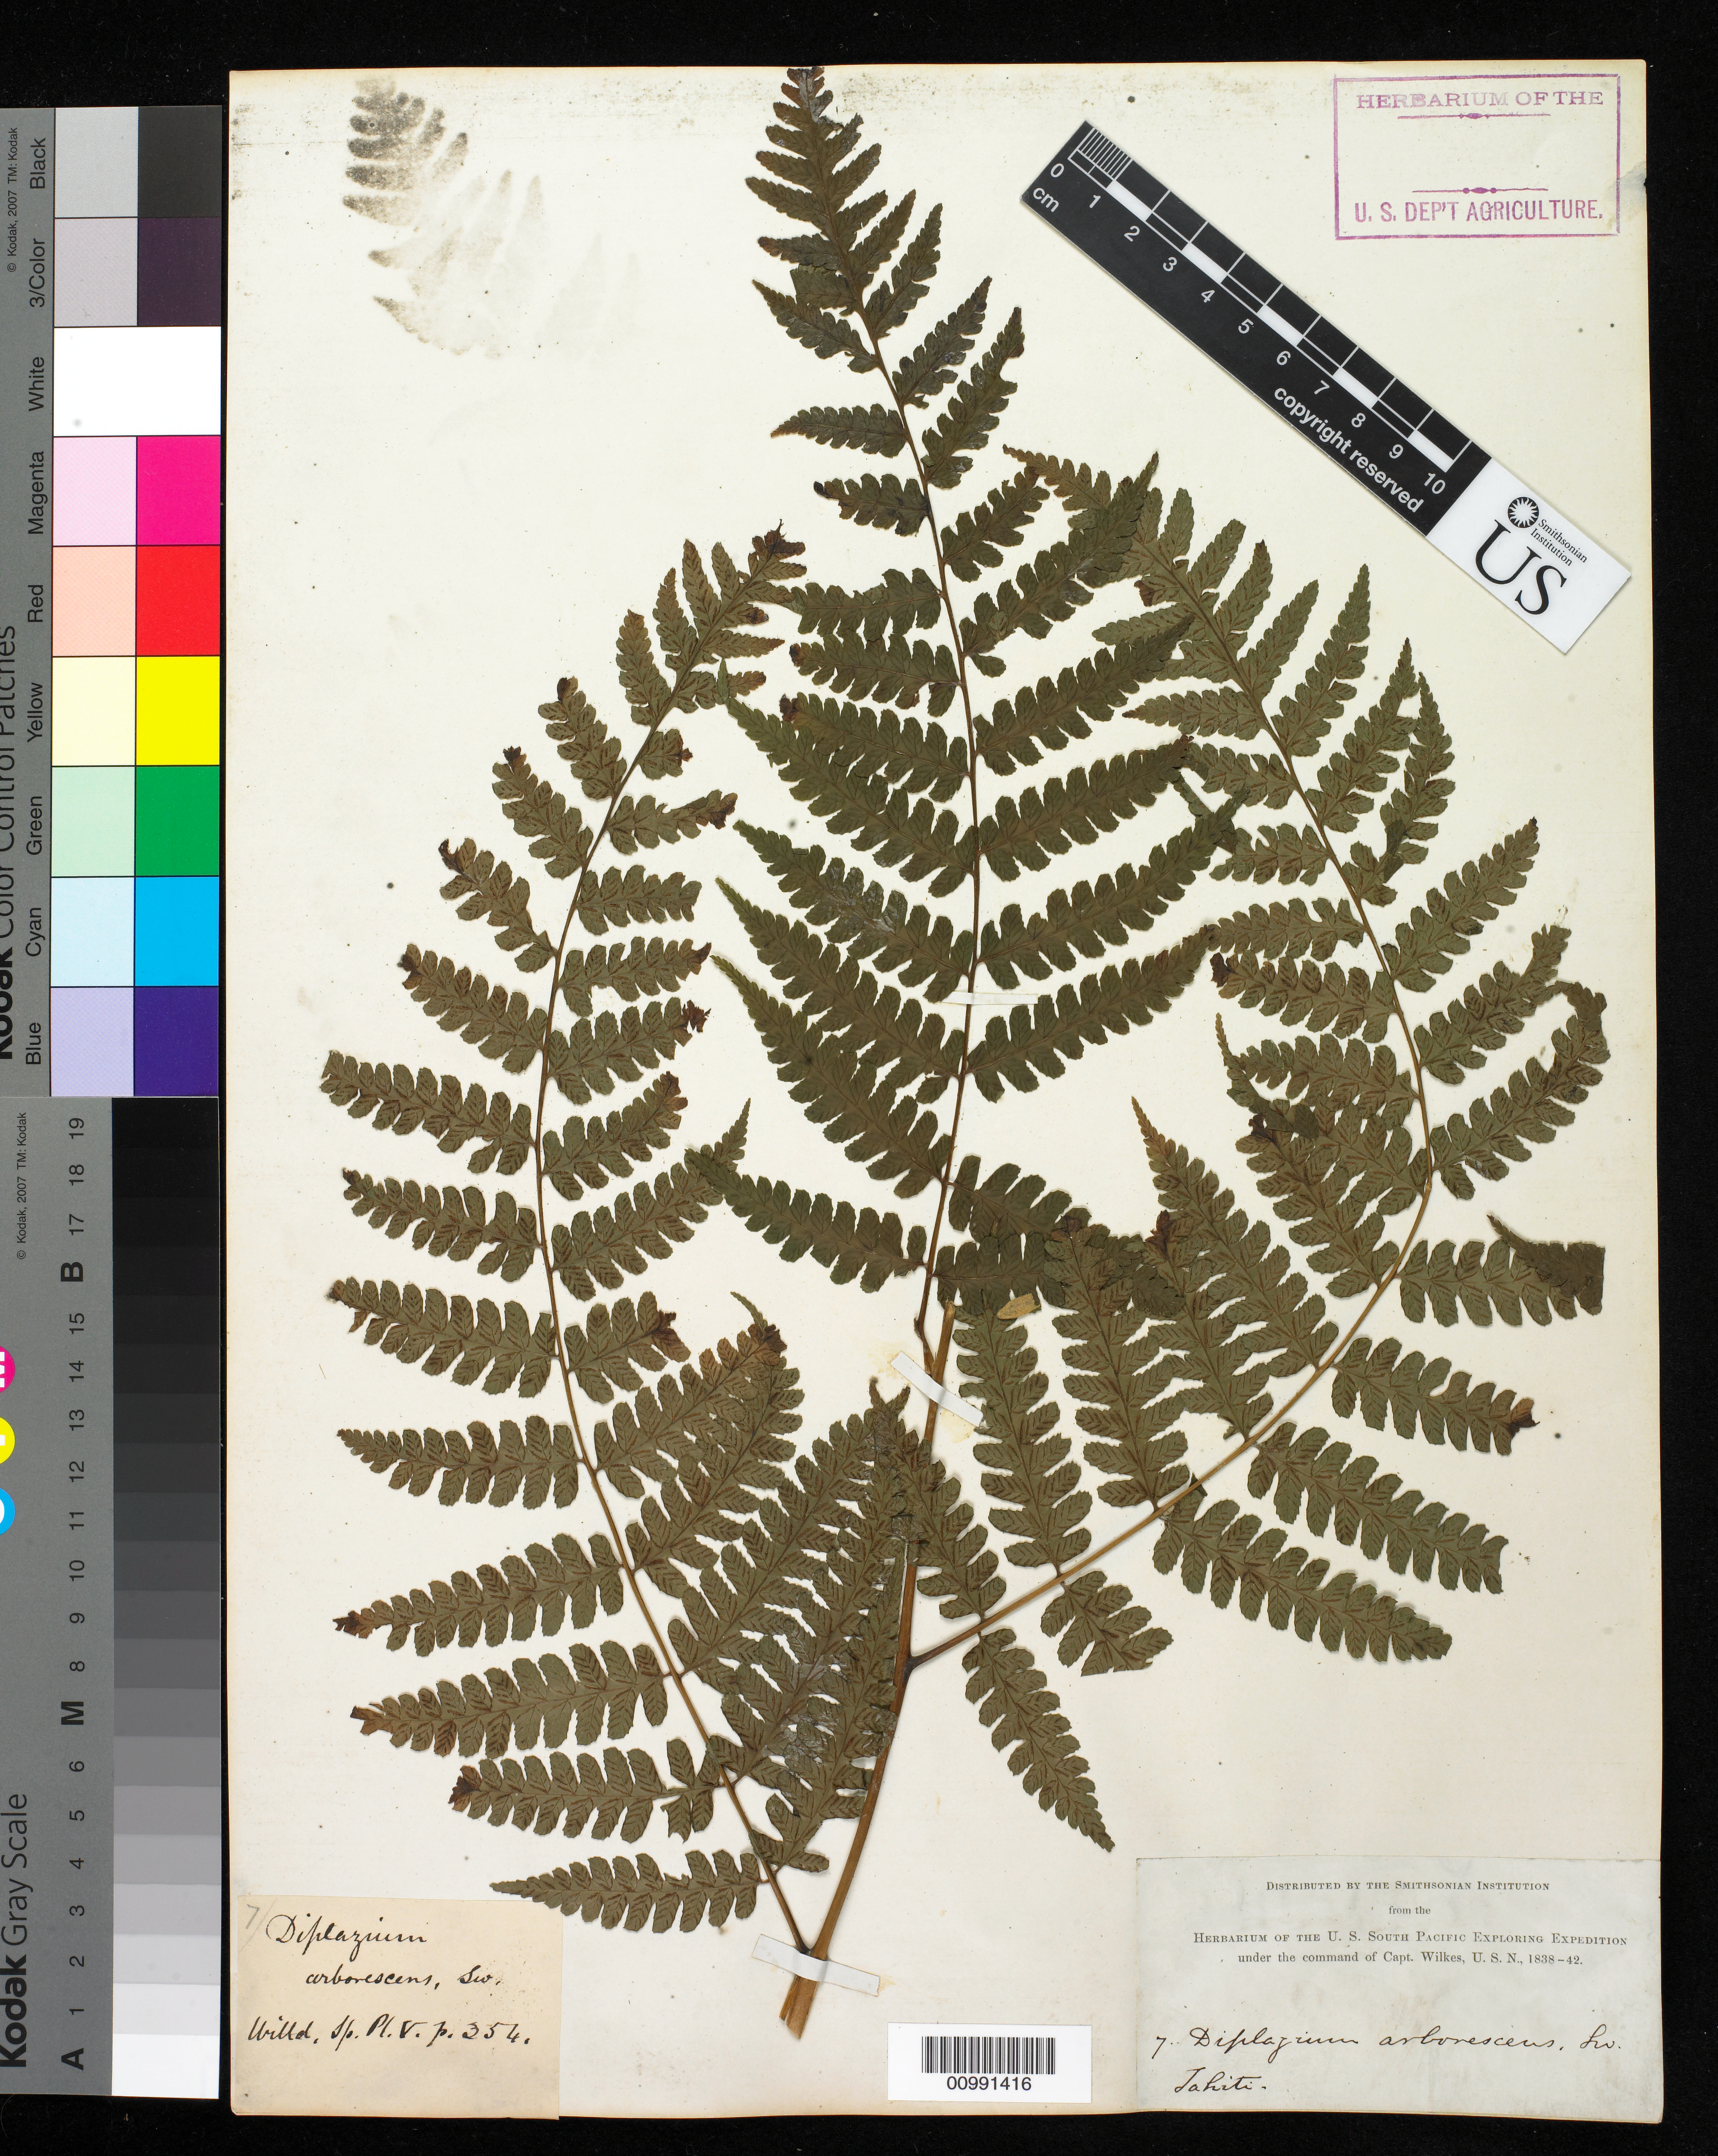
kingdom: Plantae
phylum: Tracheophyta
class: Polypodiopsida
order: Polypodiales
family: Athyriaceae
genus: Diplazium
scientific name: Diplazium arborescens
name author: Sw.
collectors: Wilkes Explor. Exped.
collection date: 1838/1842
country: French Polynesia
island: Tahiti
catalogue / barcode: US 98556